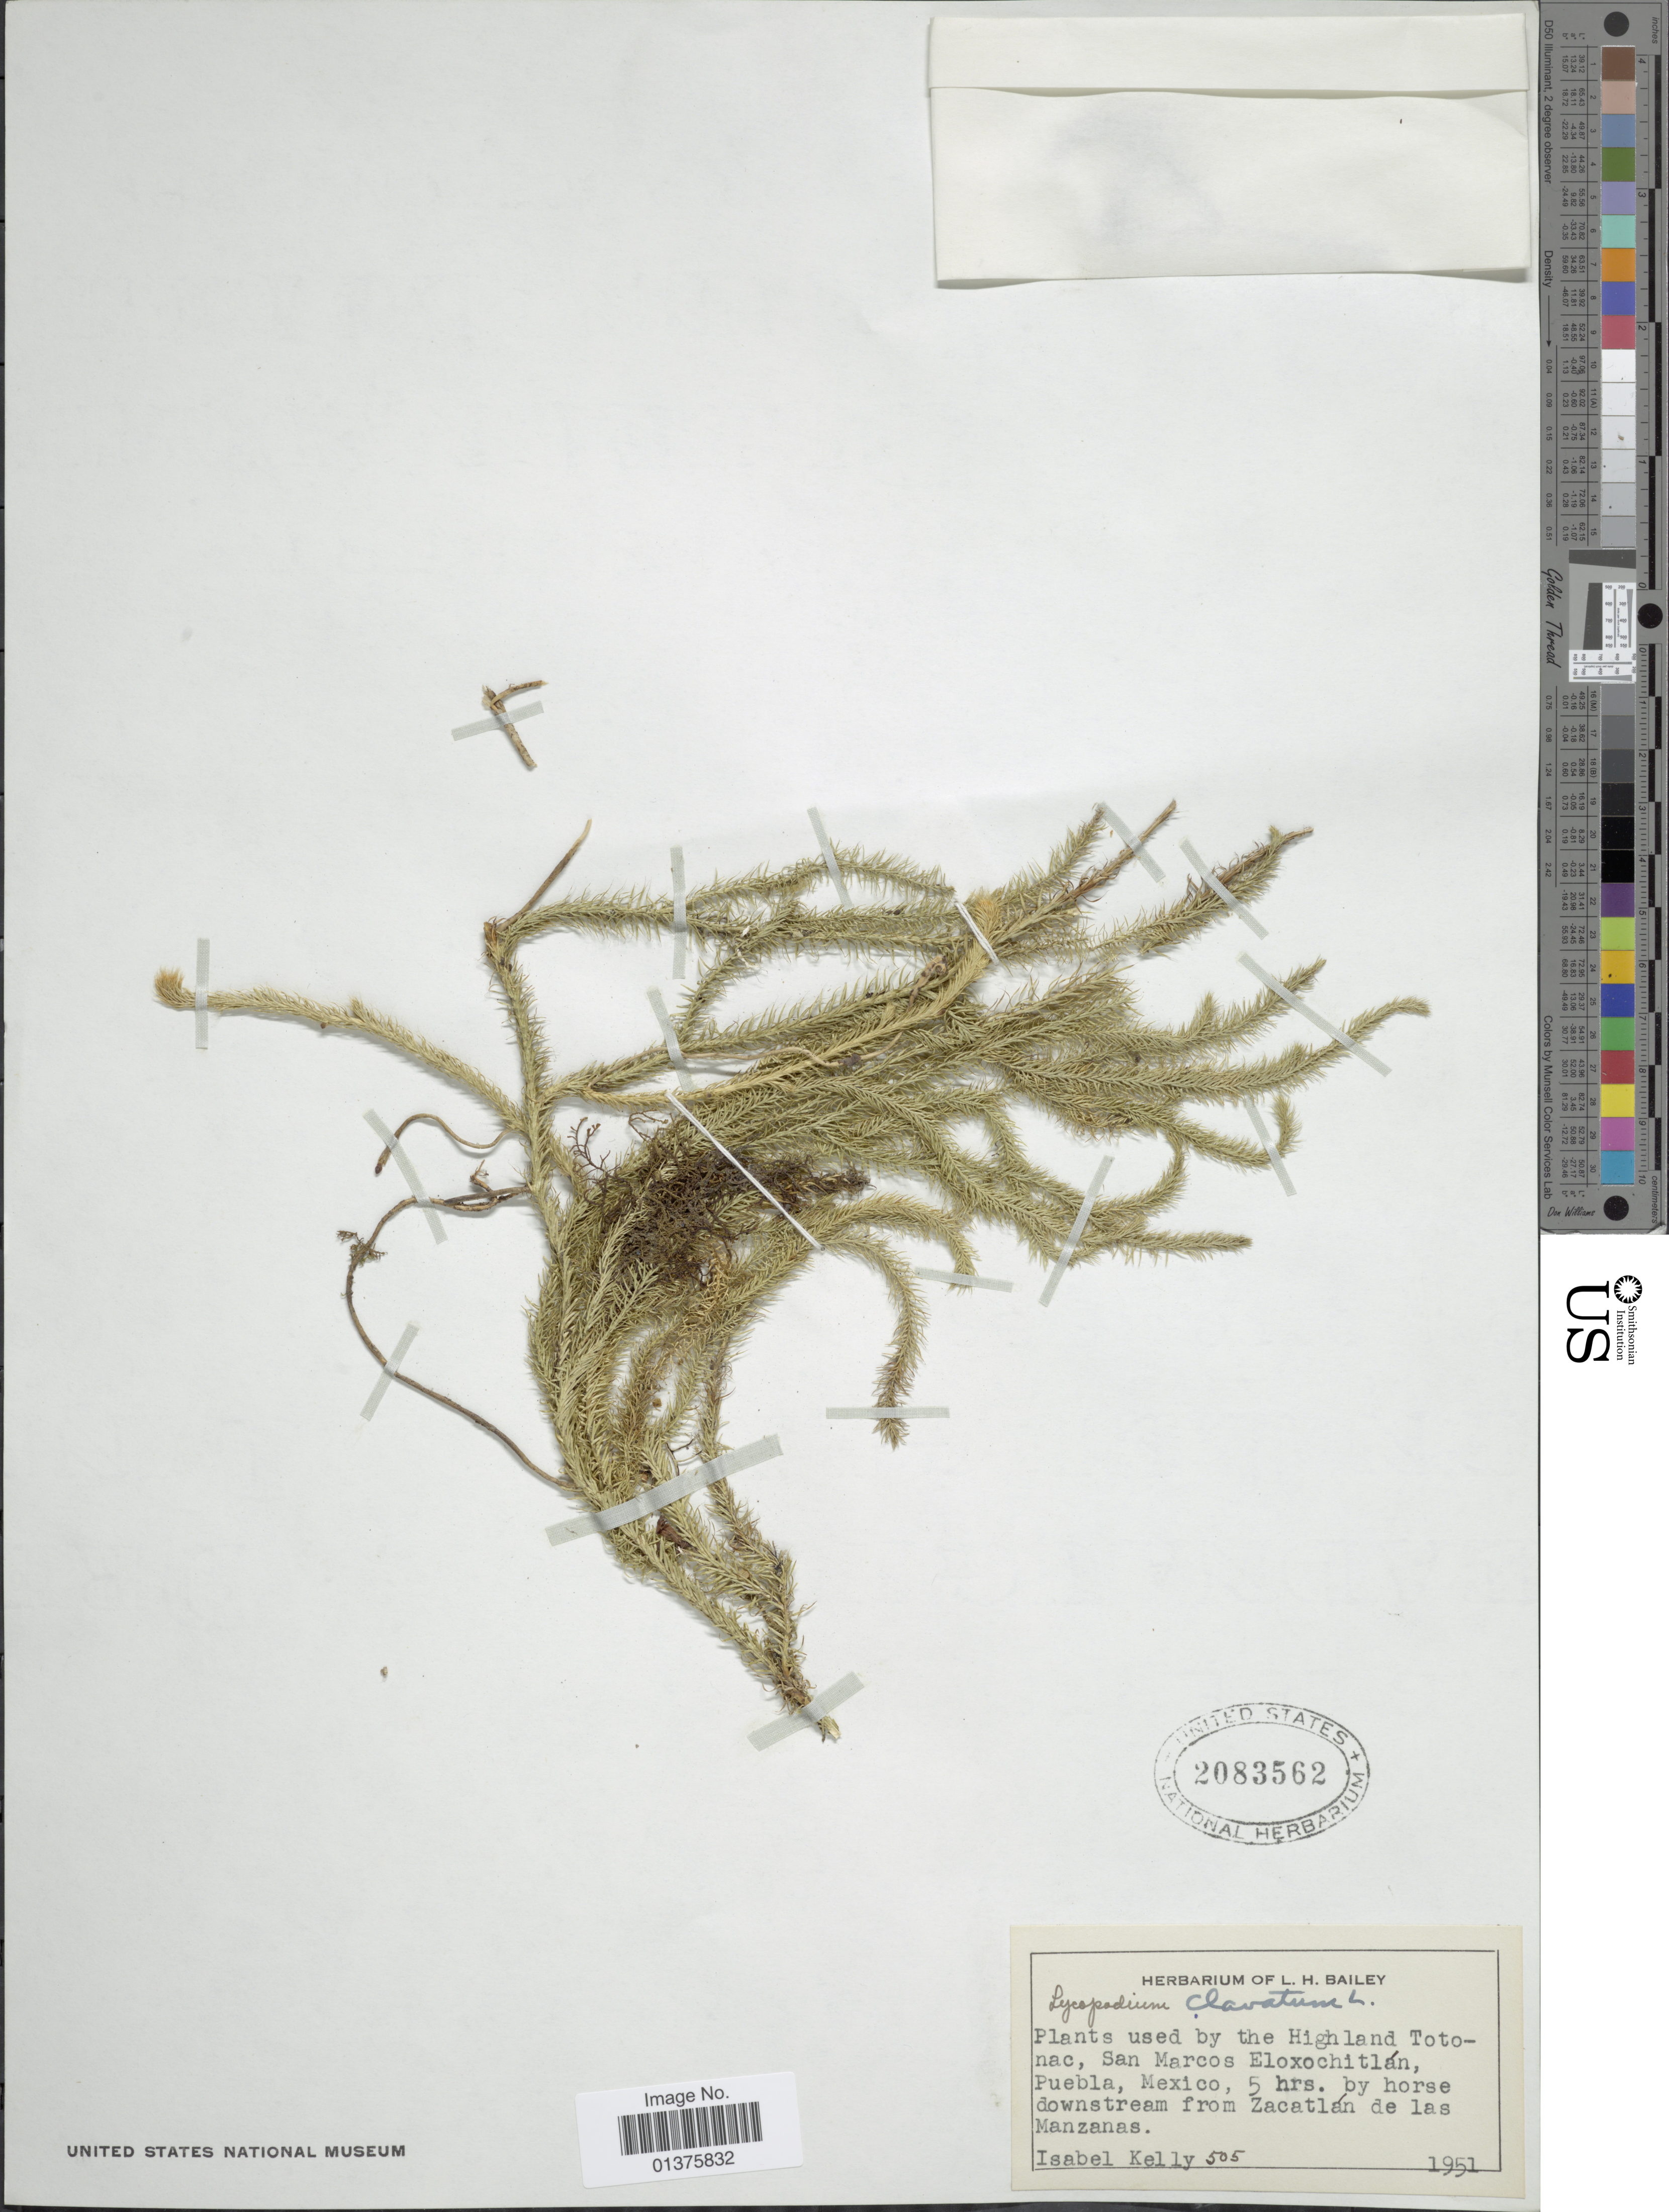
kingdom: Plantae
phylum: Tracheophyta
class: Lycopodiopsida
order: Lycopodiales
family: Lycopodiaceae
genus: Lycopodium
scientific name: Lycopodium clavatum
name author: L.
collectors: I. Kelly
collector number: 505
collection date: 1951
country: Mexico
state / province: Puebla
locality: The Highland Totonac, San Marcos Eloxochitlán,5hrs by horse downstream from Zacatlán de las Manzanas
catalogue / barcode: US 2083562